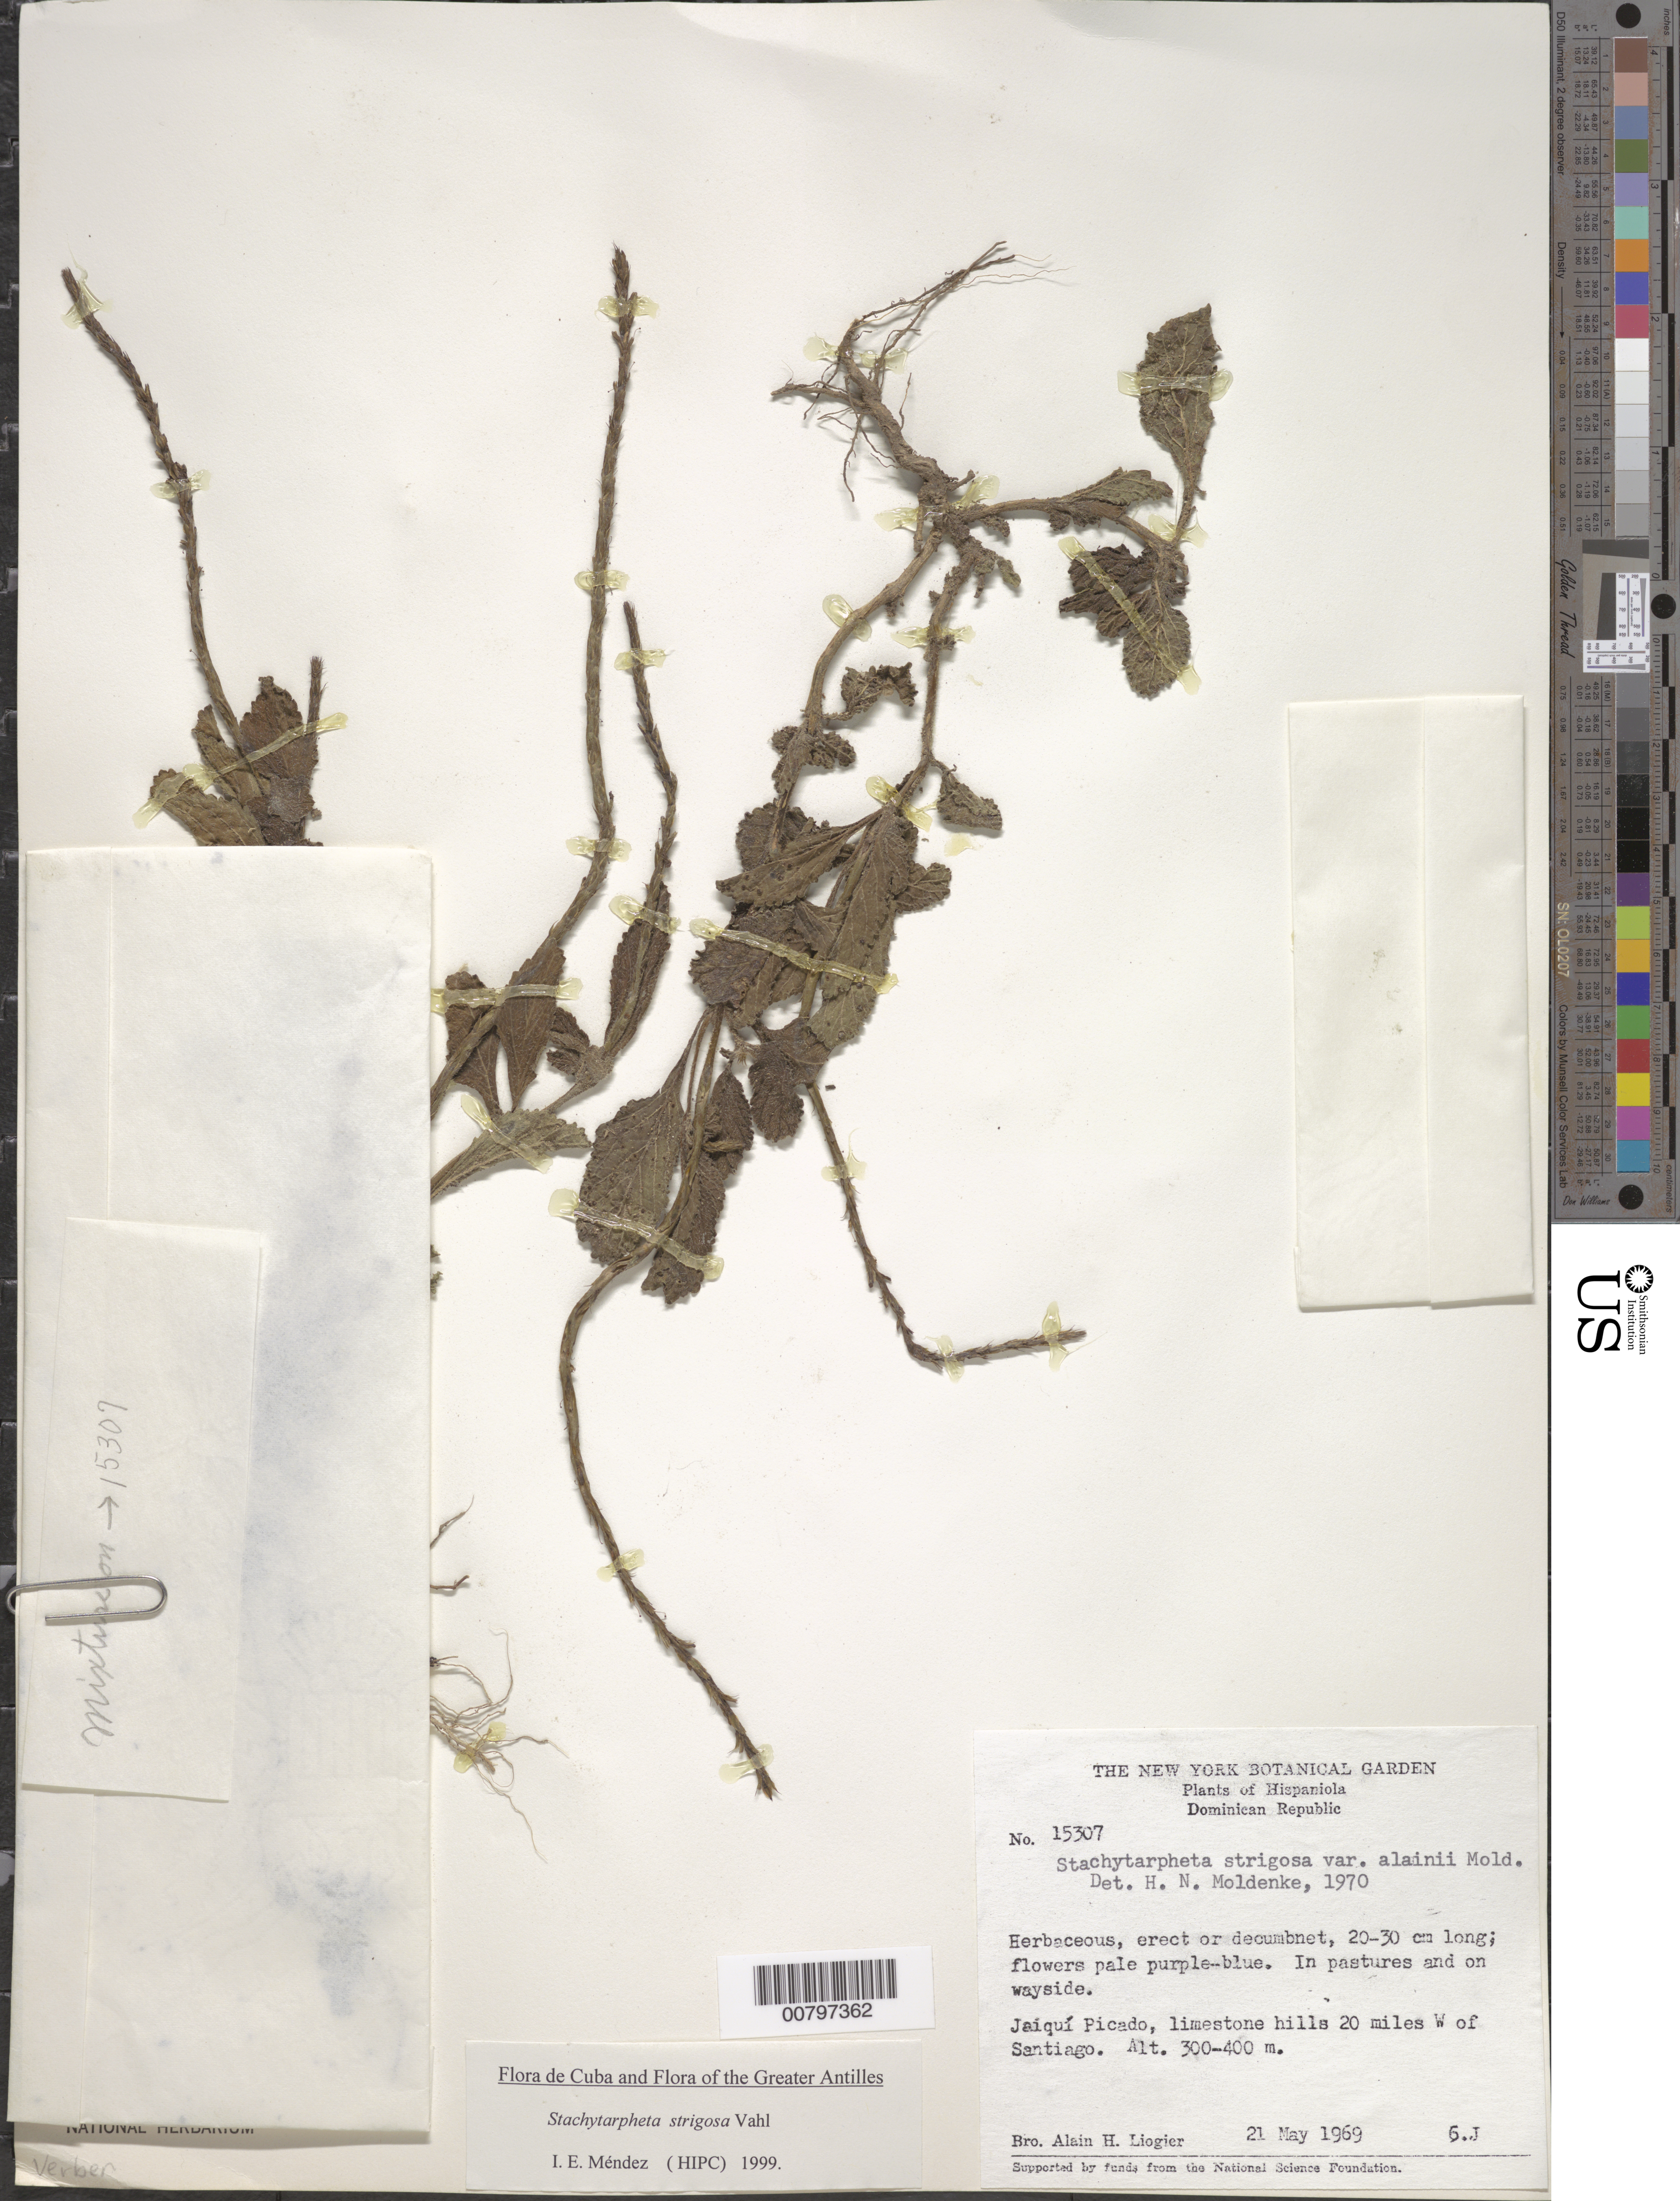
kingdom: Plantae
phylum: Tracheophyta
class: Magnoliopsida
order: Lamiales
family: Verbenaceae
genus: Stachytarpheta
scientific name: Stachytarpheta strigosa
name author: Vahl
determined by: Méndez, Isidro E., (HIPC)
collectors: A. H. Liogier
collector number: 15307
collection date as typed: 21 May 1969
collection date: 1969-05-21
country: Dominican Republic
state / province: Santiago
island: Hispaniola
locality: Jaiquí Picado, limestone hills 20m W of Santiago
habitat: In pastures and on wayside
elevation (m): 300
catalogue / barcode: US 2576971